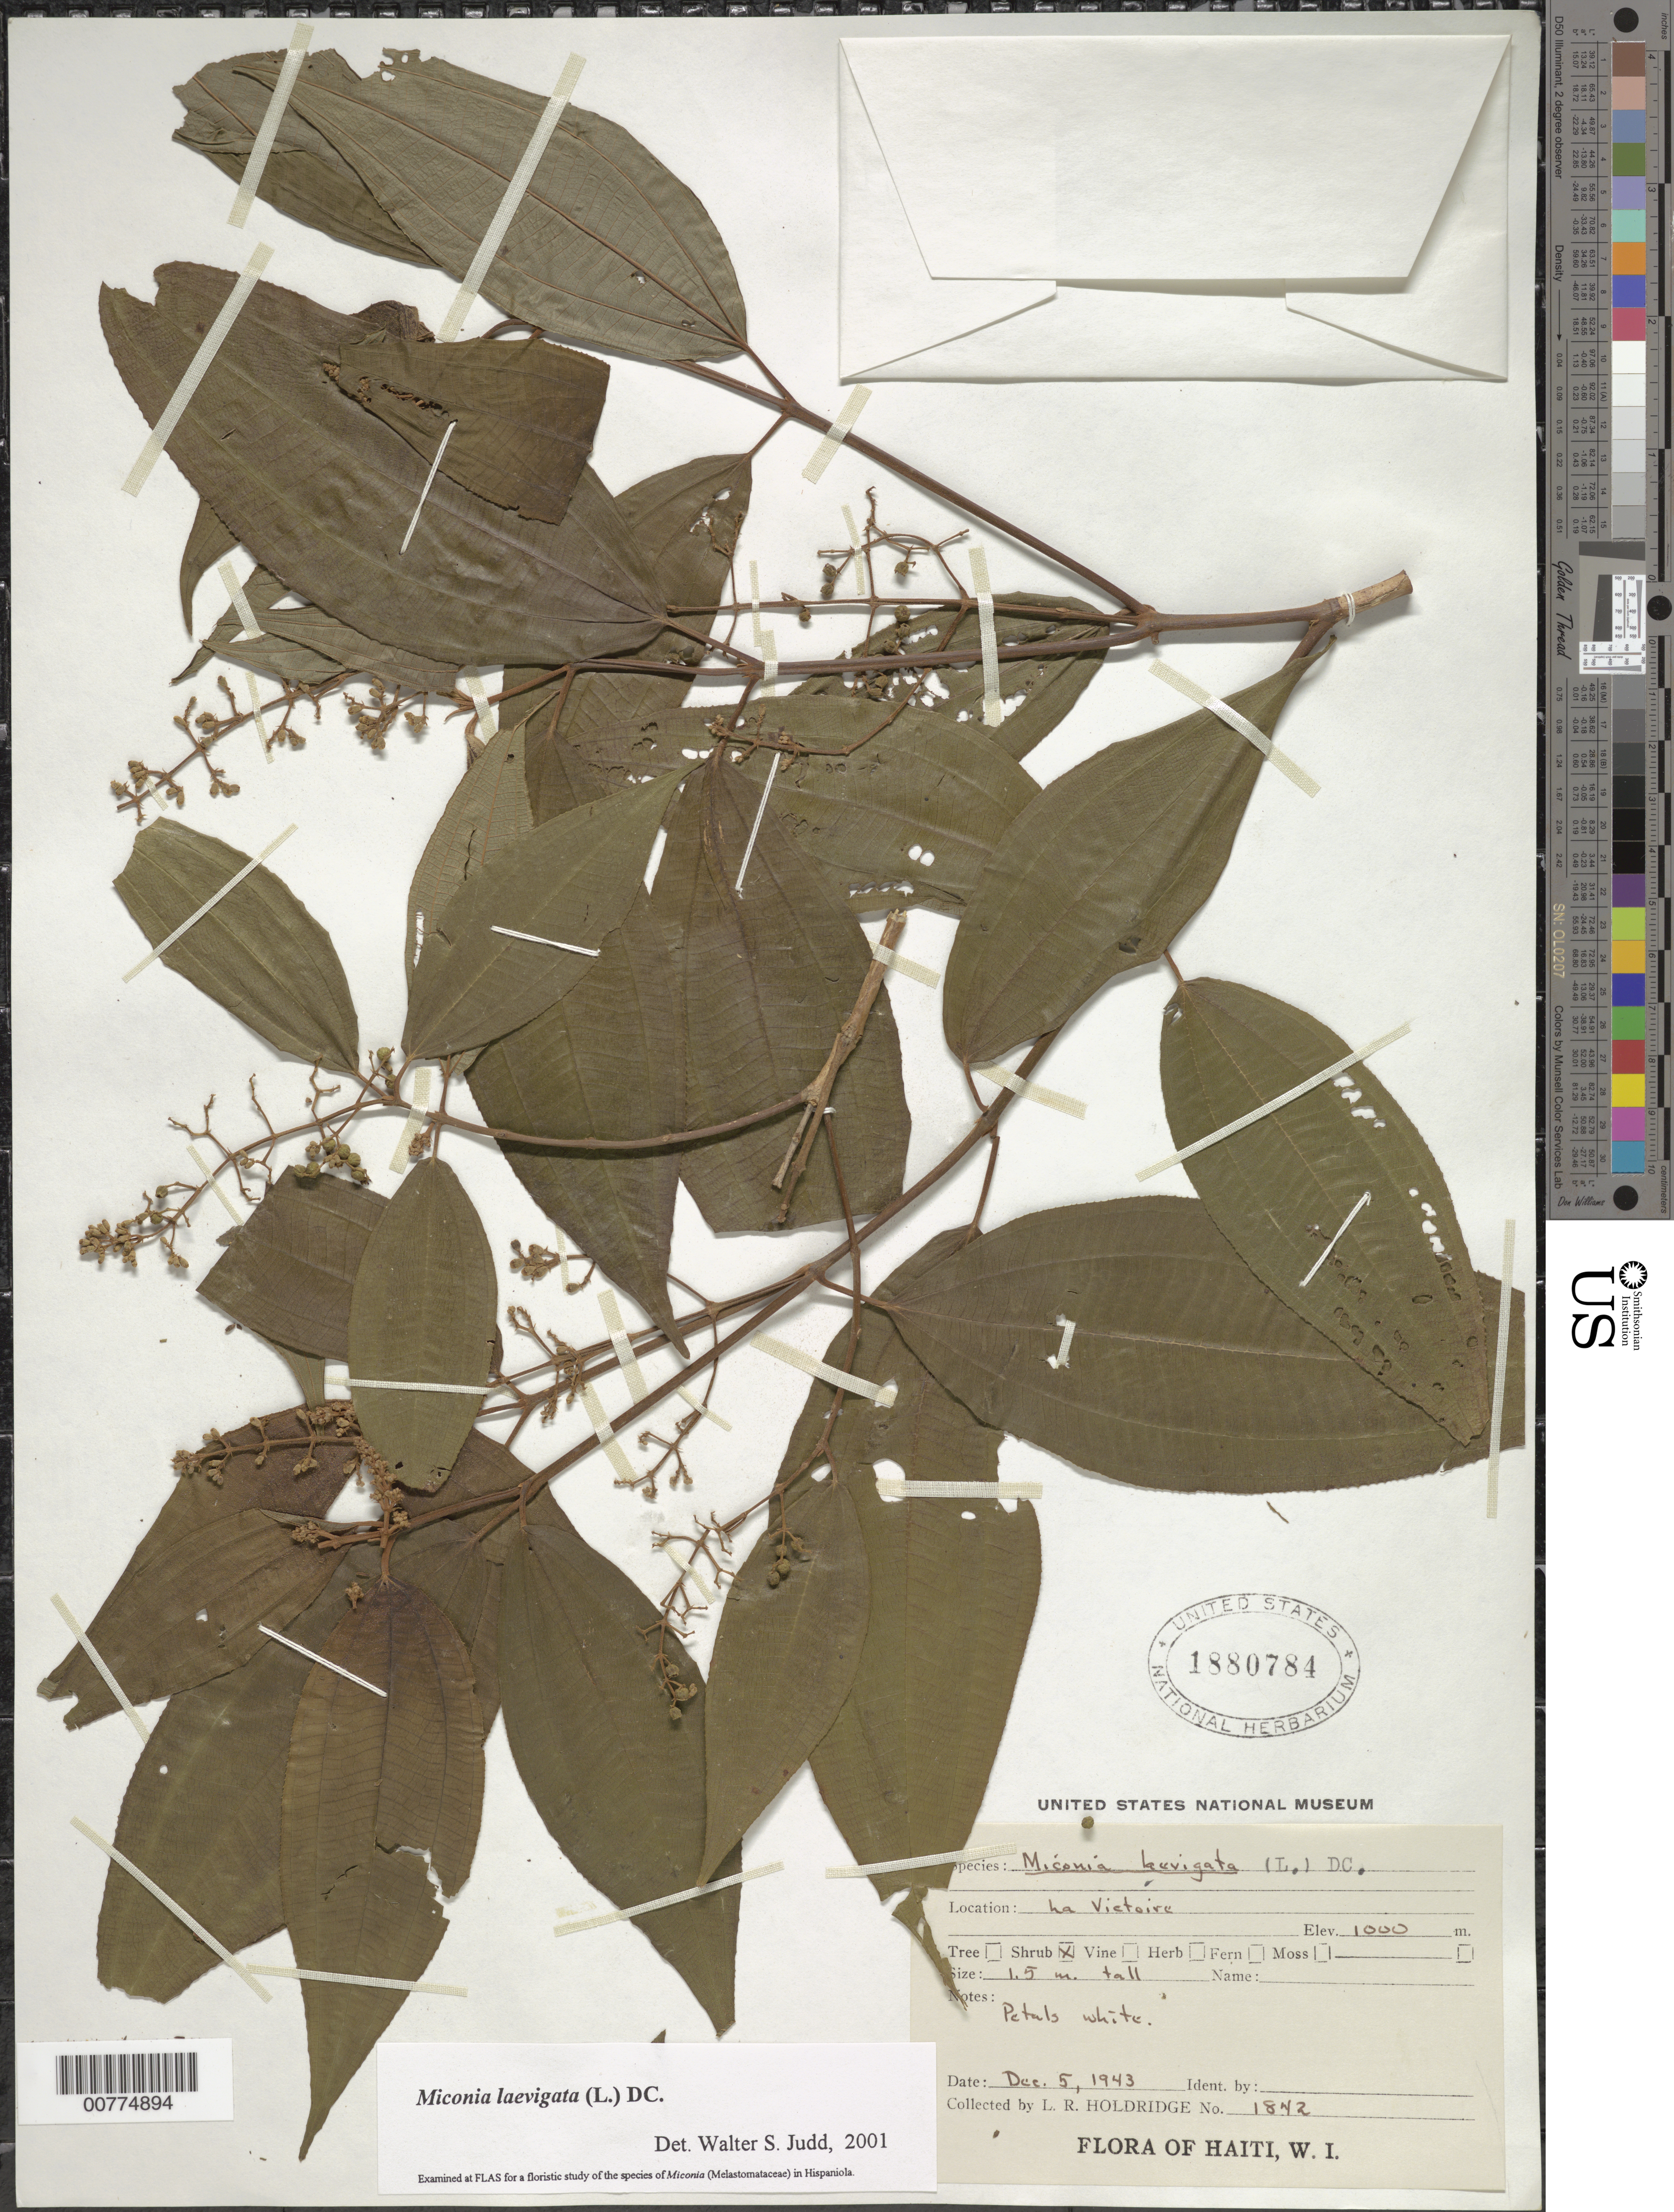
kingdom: Plantae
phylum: Tracheophyta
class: Magnoliopsida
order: Myrtales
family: Melastomataceae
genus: Miconia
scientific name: Miconia laevigata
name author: (L.) D. Don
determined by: Judd, Walter S.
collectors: L. Holdridge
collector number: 1842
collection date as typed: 05 Dec 1943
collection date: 1943-12-05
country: Haiti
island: Hispaniola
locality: La Victoire.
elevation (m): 1000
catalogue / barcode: US 1880784